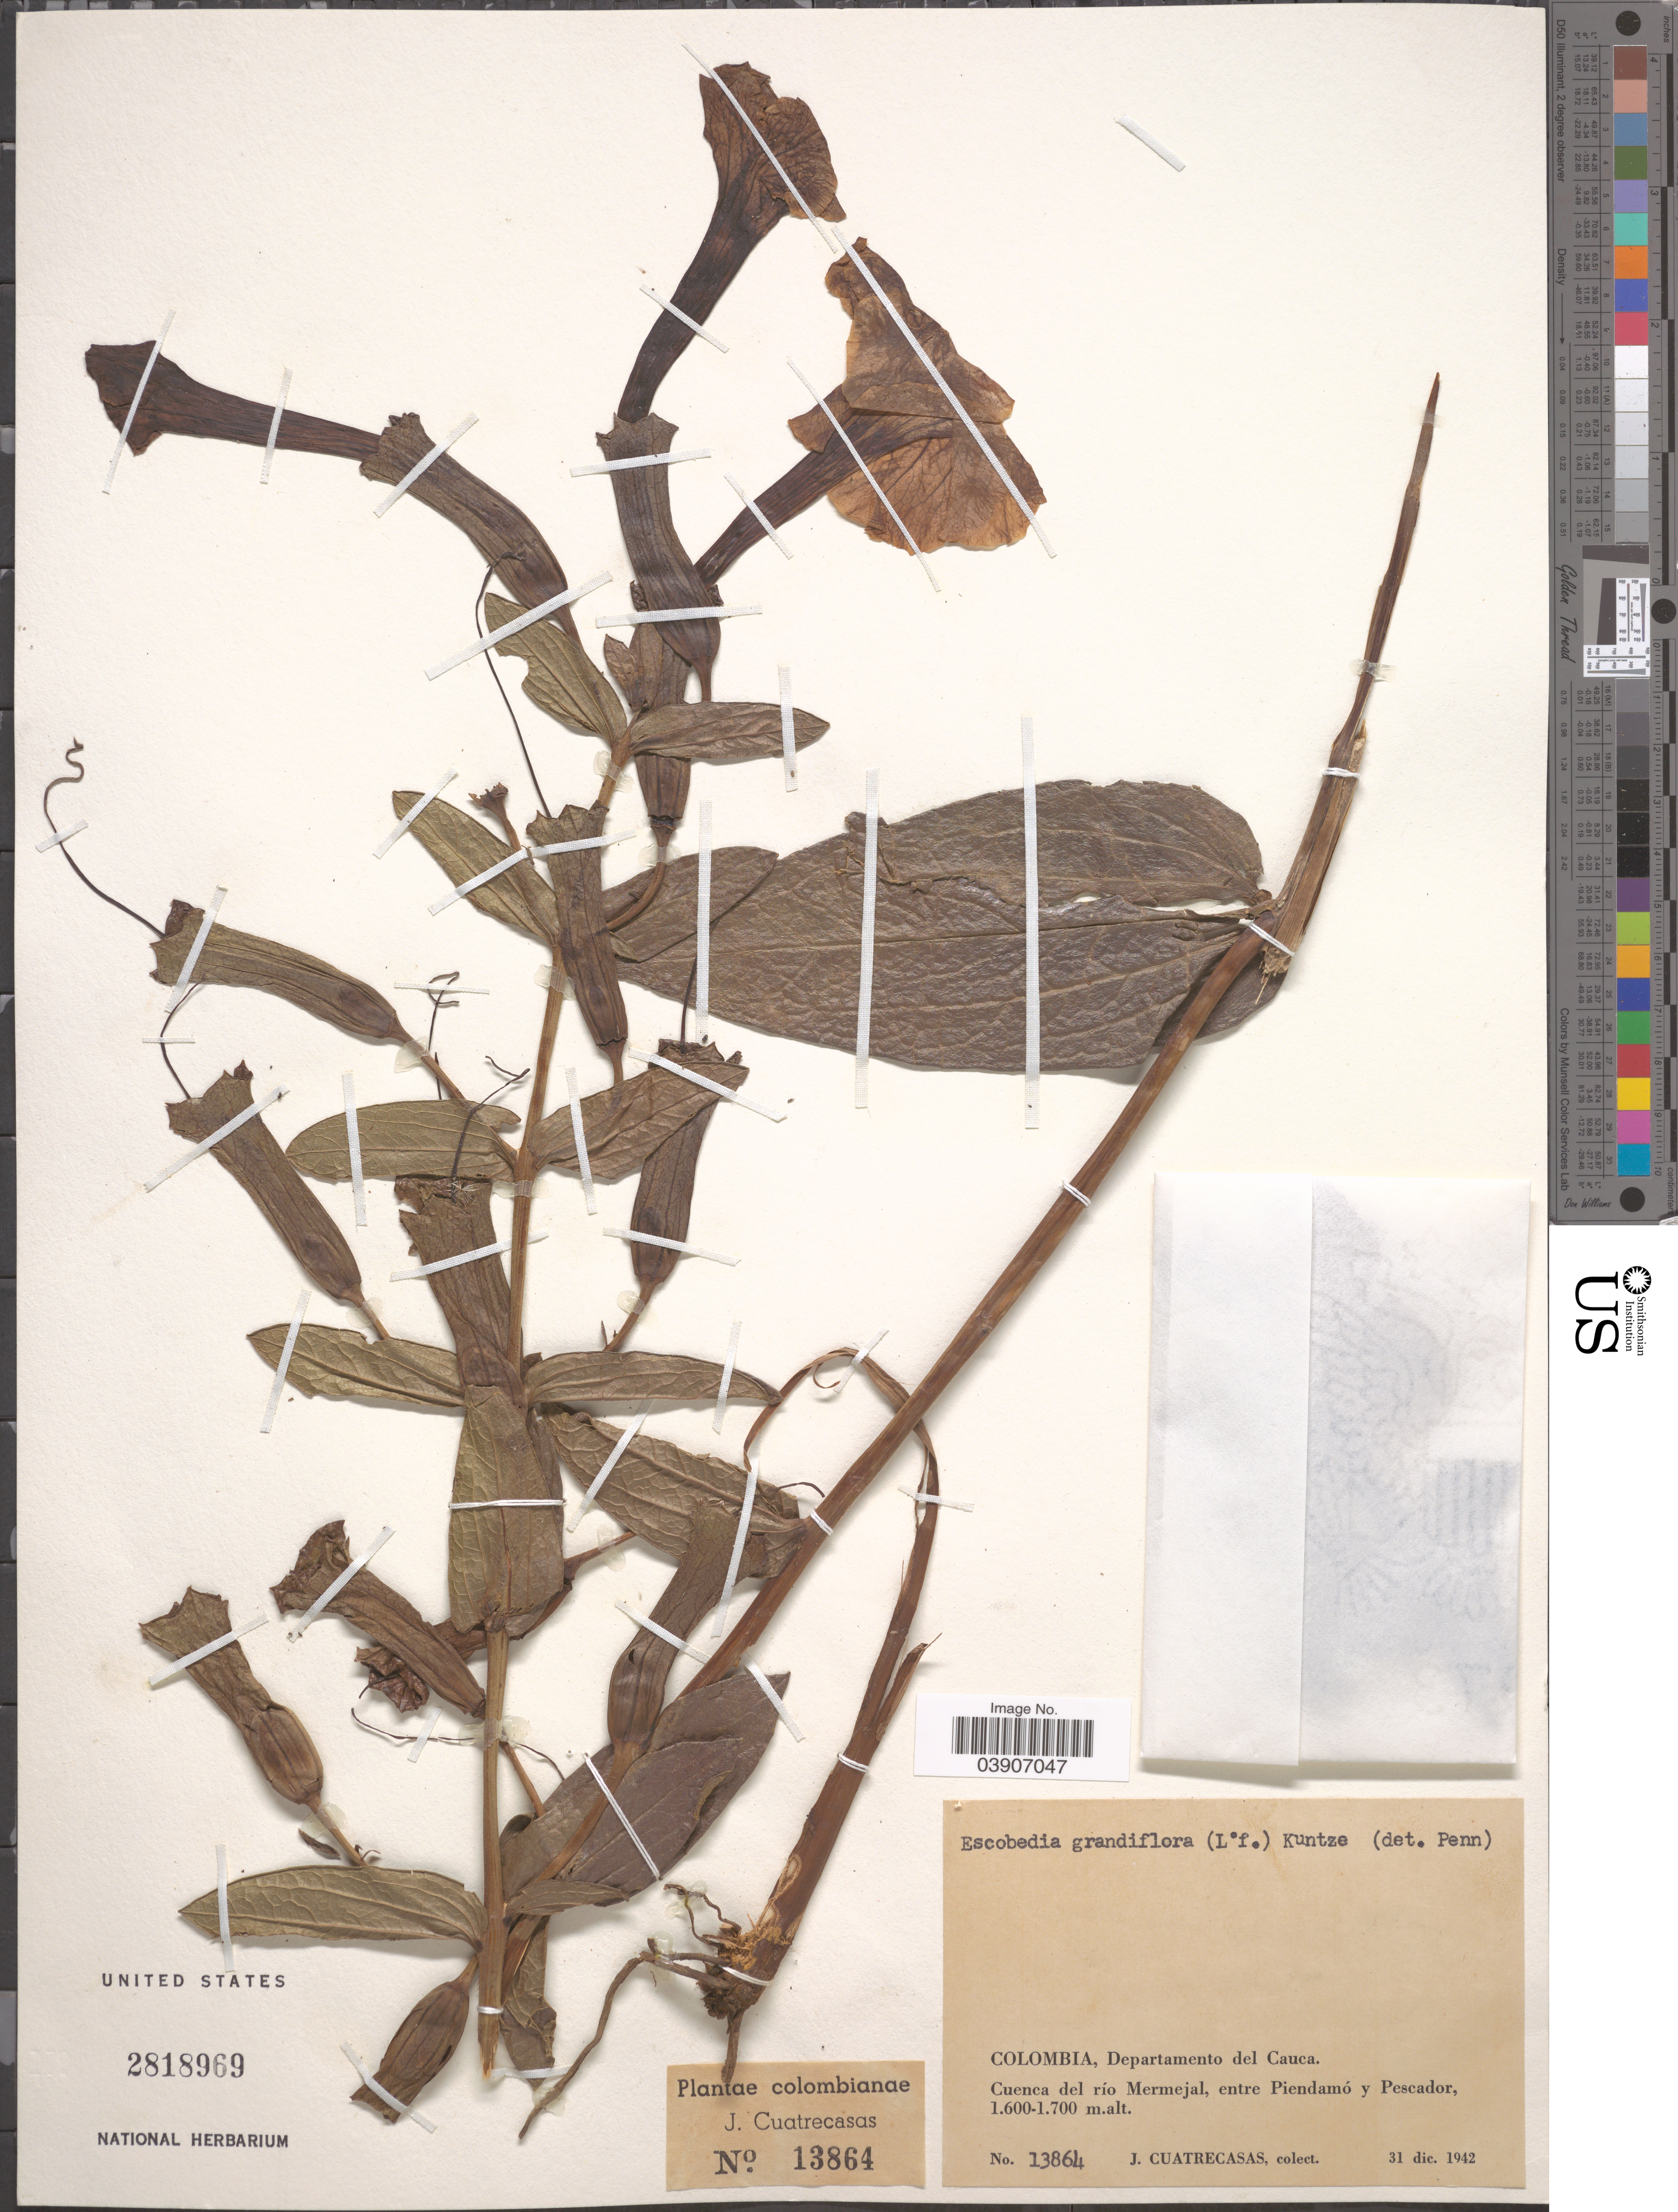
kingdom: Plantae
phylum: Tracheophyta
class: Magnoliopsida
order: Lamiales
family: Orobanchaceae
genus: Escobedia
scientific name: Escobedia grandiflora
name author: (L. f.) Kuntze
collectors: J. Cuatrecasas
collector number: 13864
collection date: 1942-12-31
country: Colombia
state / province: Cauca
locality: Departamento del Cauca. Cuenca del río Mermejal, entre Piendamó y Pescador.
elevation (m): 1600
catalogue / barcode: US 2818969